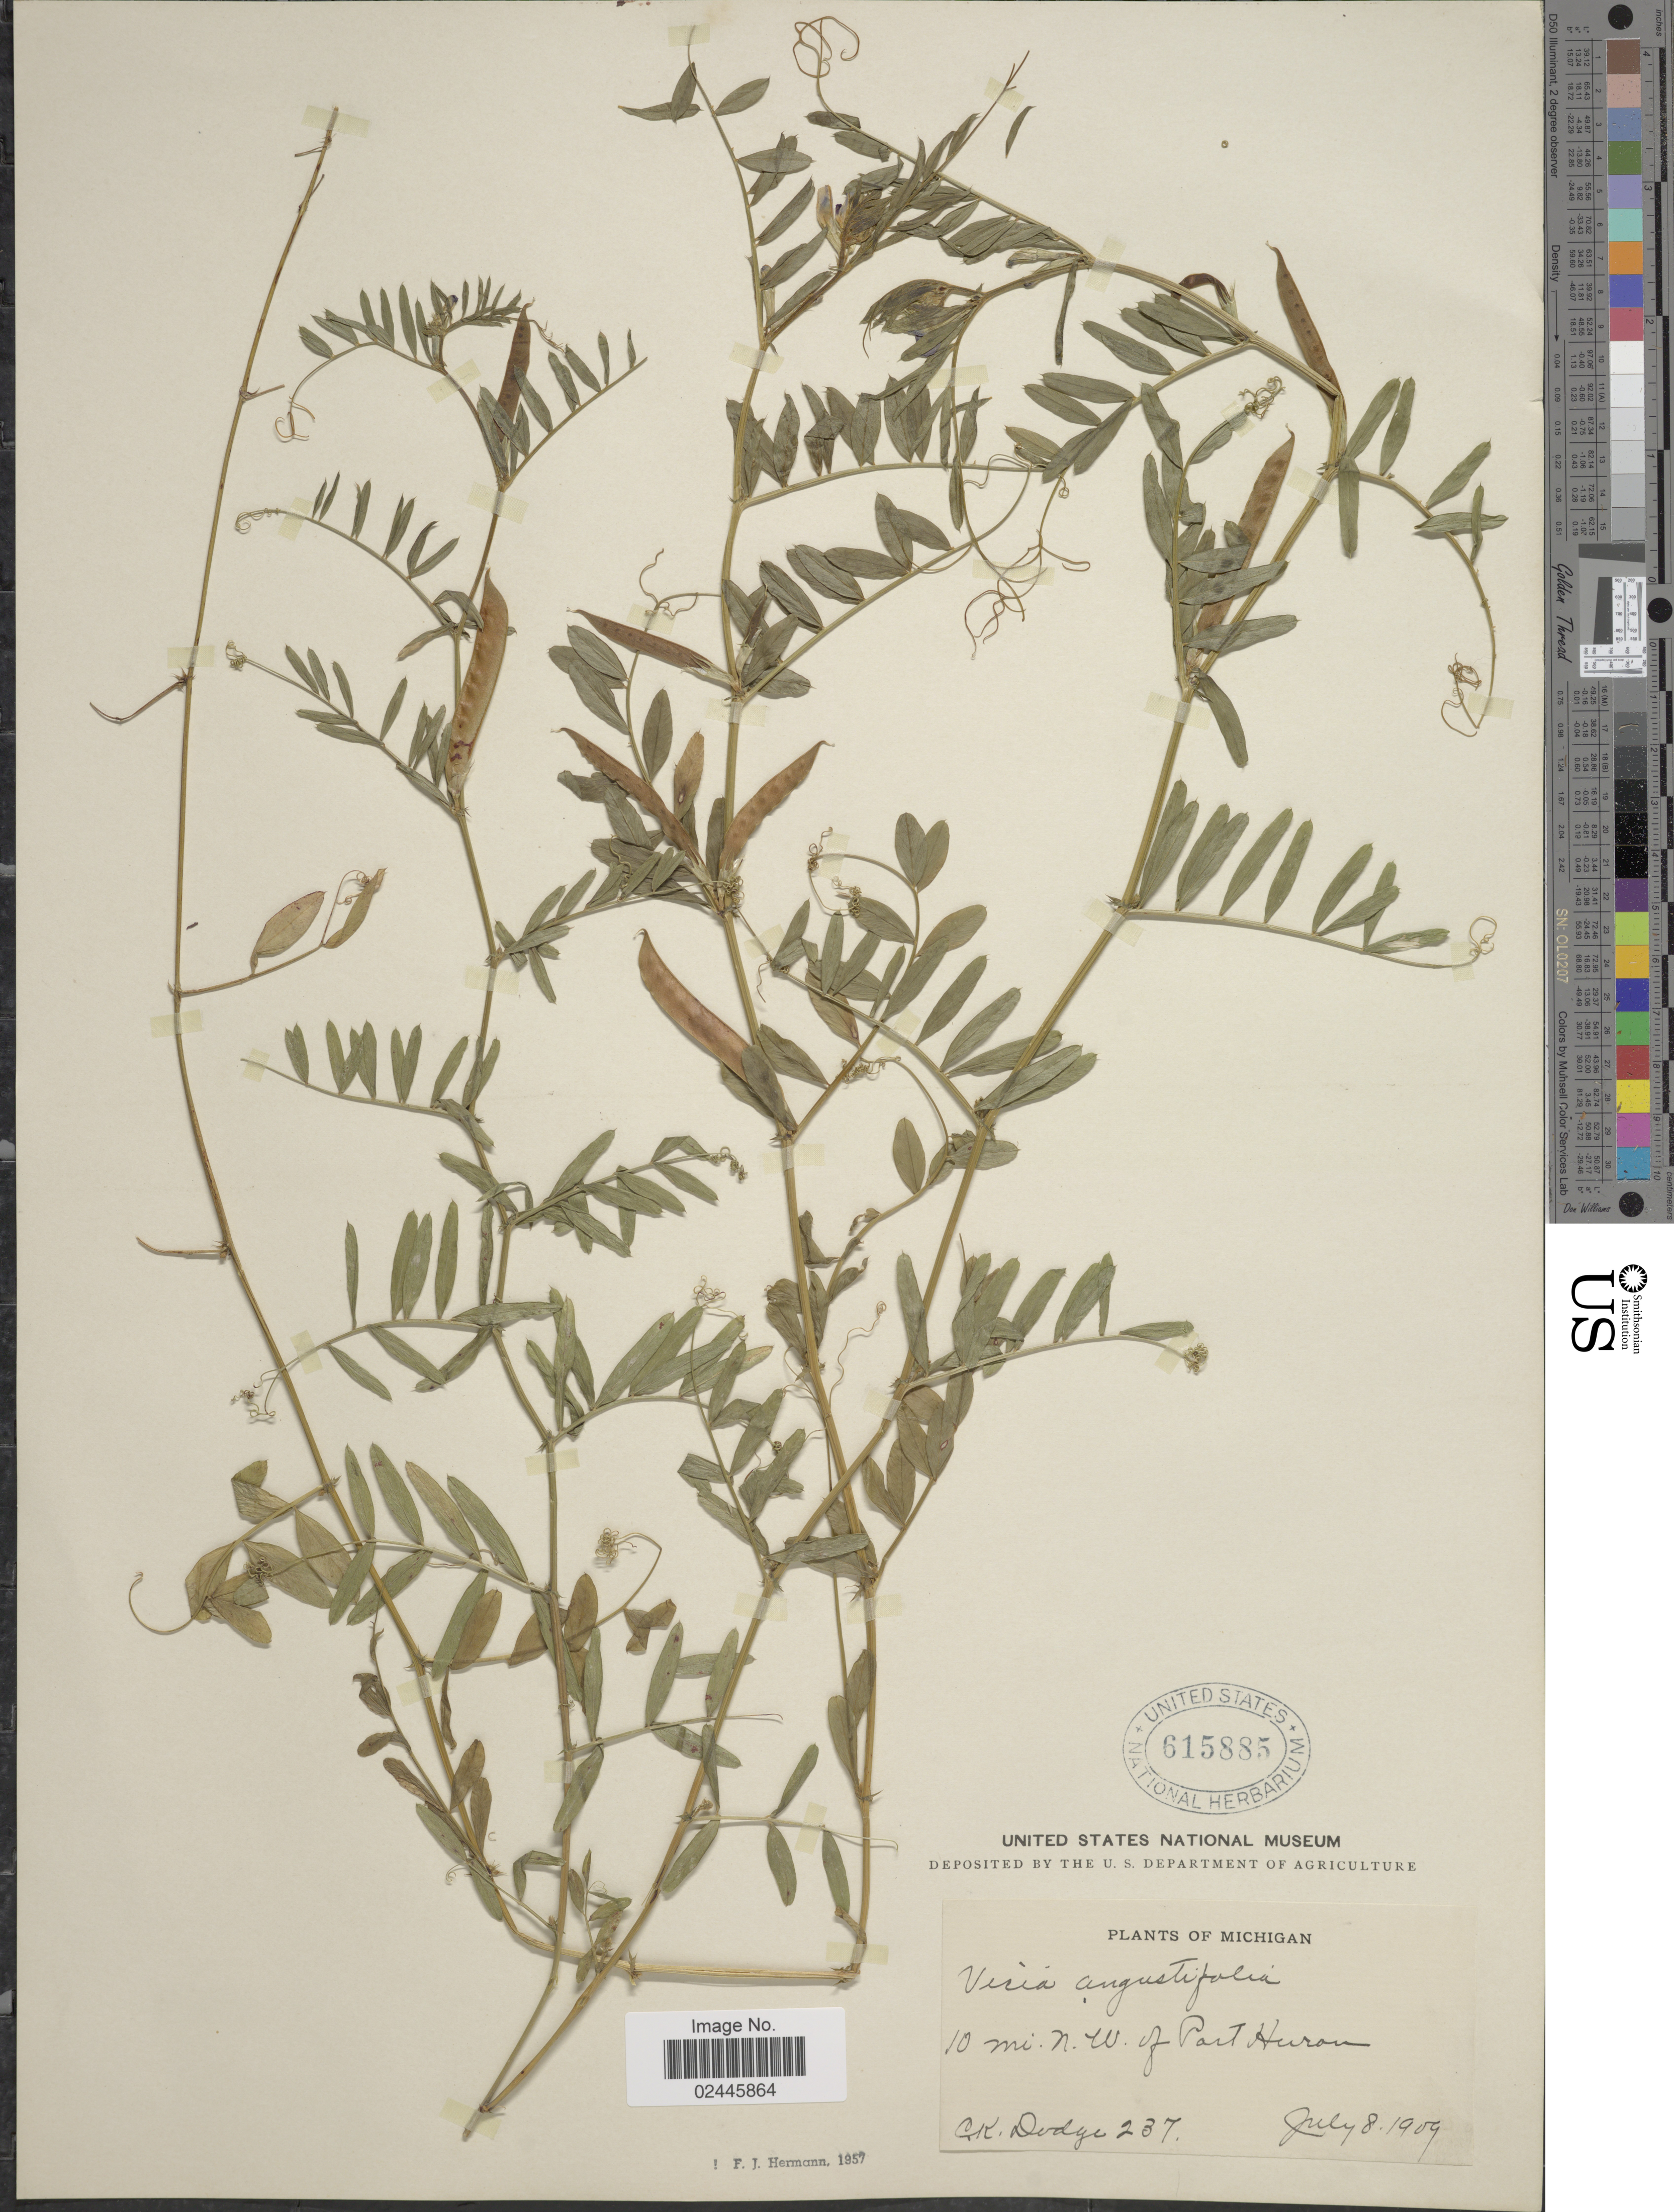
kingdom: Plantae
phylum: Tracheophyta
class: Magnoliopsida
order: Fabales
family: Fabaceae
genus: Vicia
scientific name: Vicia angustifolia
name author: L.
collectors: C. Dodge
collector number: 237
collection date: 1909-07-08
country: United States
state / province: Michigan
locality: Michigan. 10 mi .N.W. of Part Huron.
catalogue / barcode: US 615885